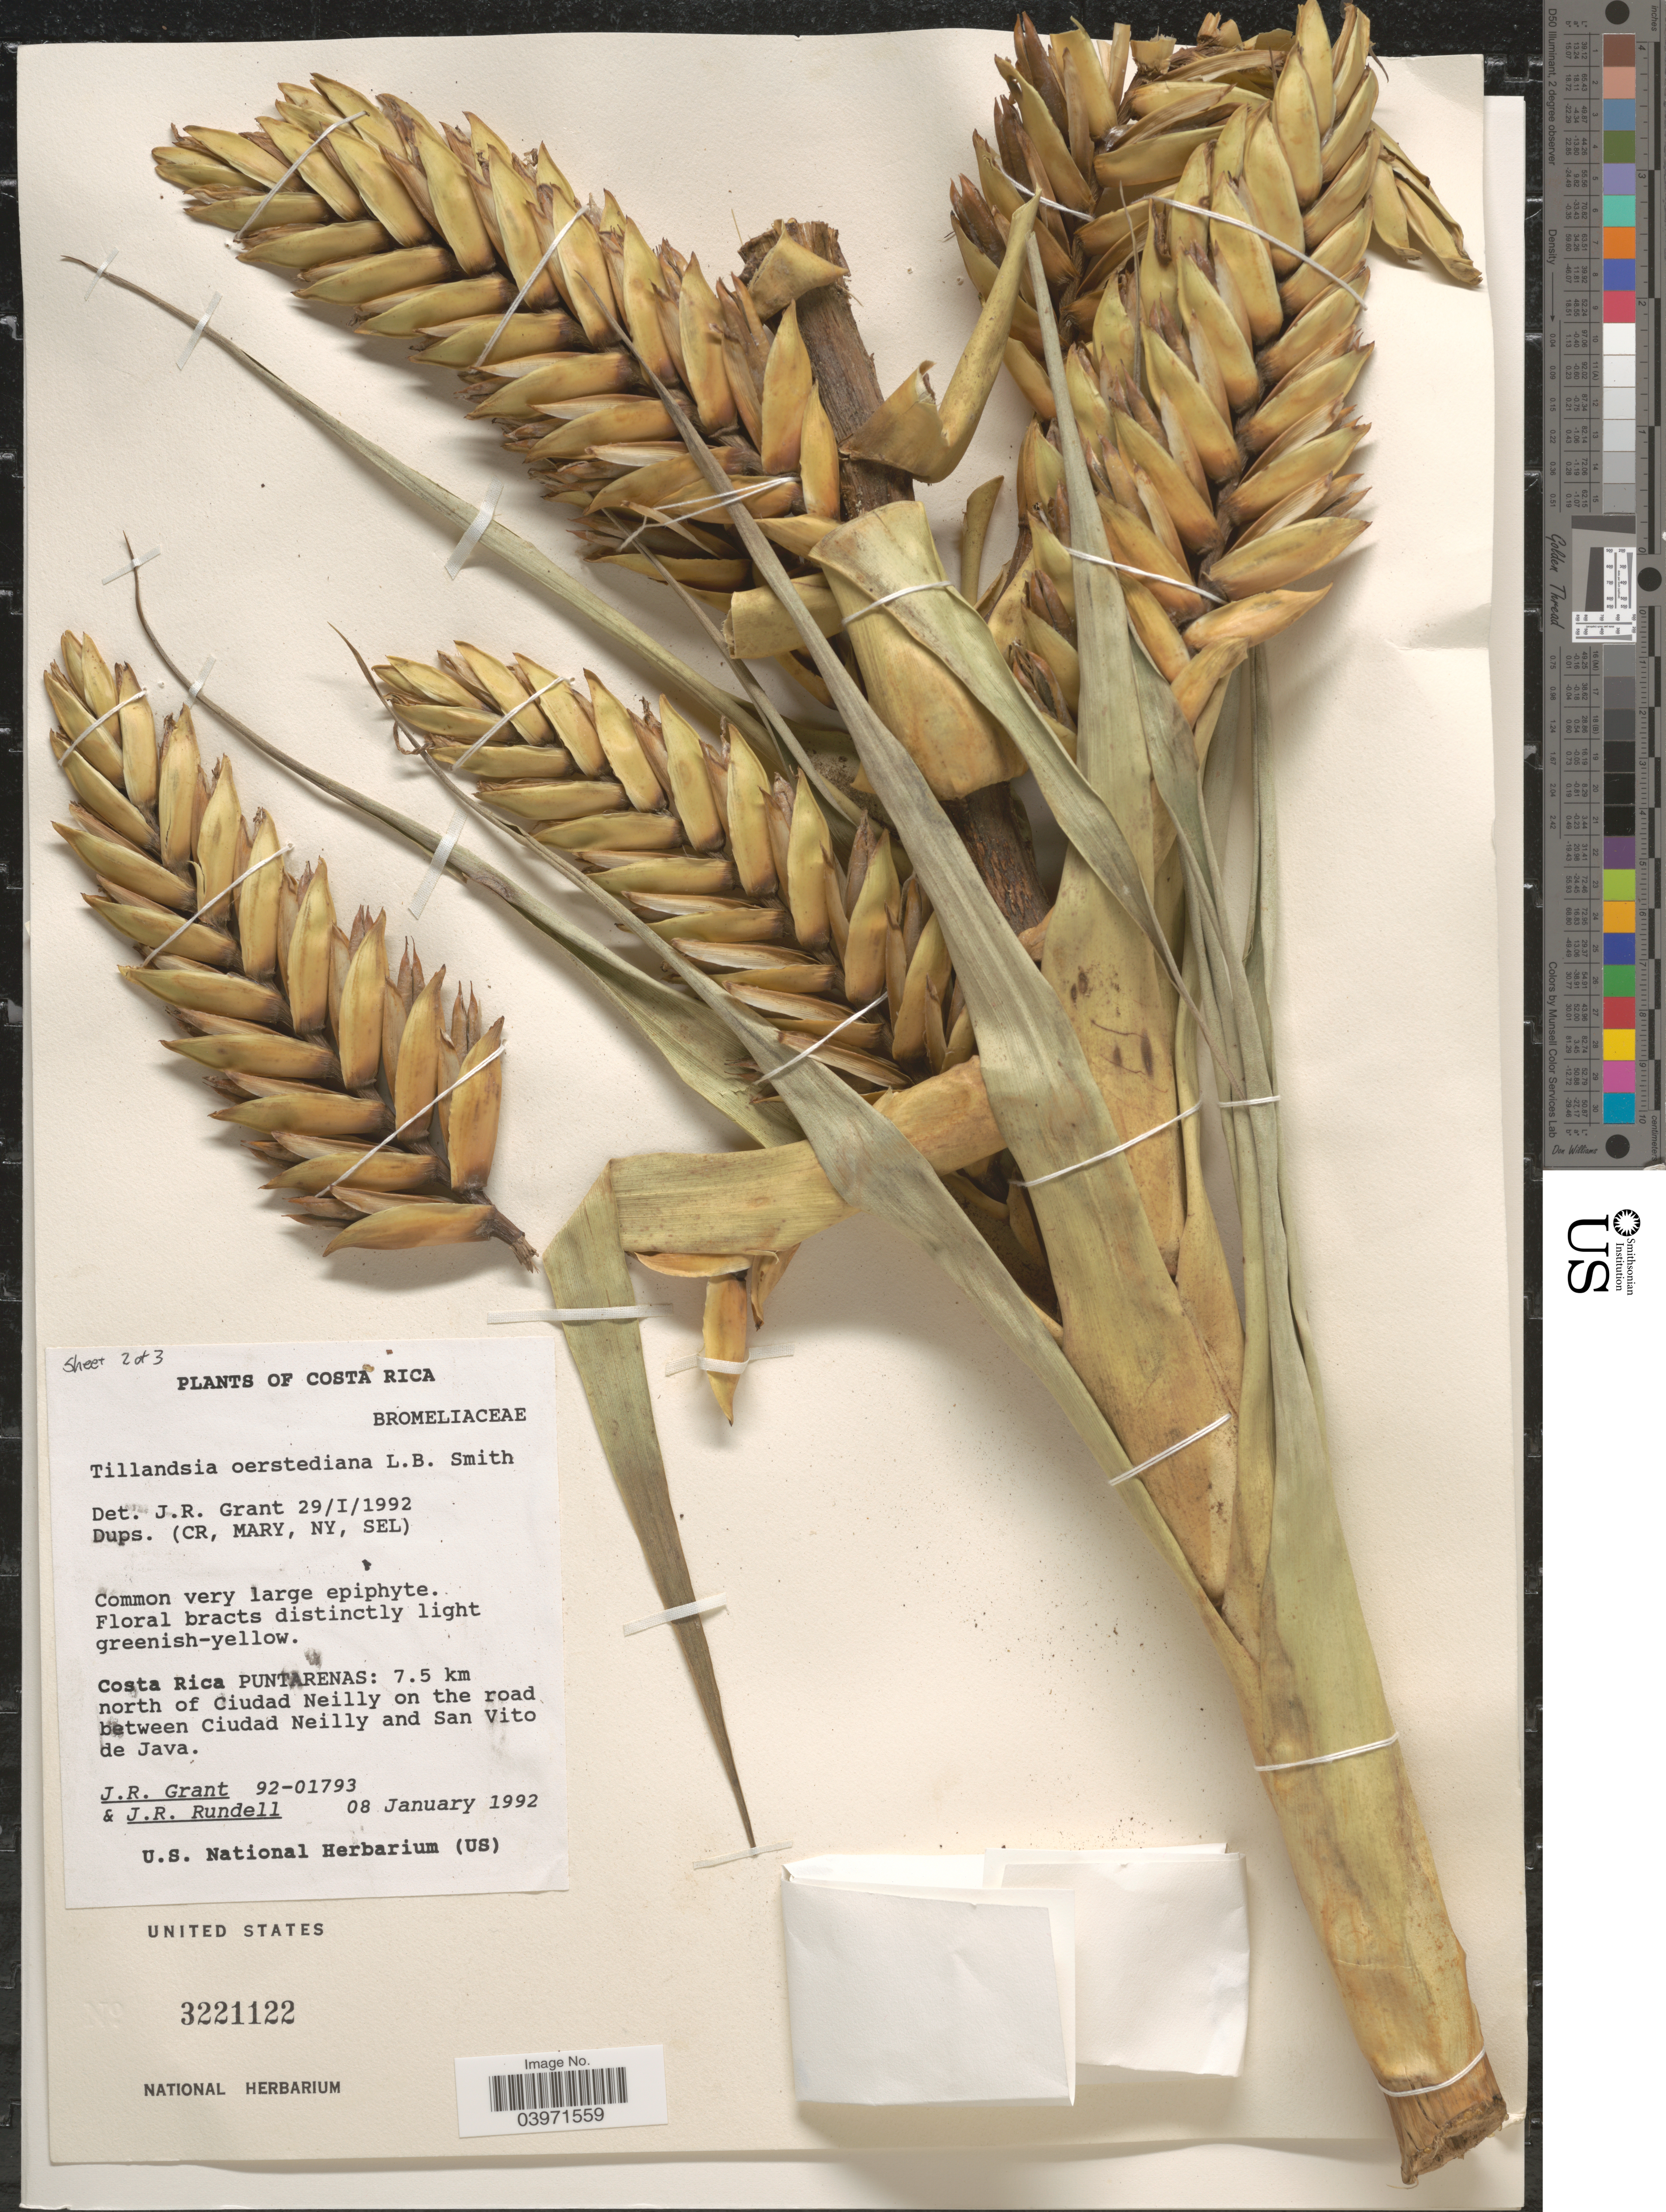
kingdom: Plantae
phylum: Tracheophyta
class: Liliopsida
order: Poales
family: Bromeliaceae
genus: Tillandsia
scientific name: Tillandsia oerstediana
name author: L.B. Sm.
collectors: J. Grant & J. R. Rundell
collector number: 92-01793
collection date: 1992-01-08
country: Costa Rica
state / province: Puntarenas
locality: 7.5 km north of Ciudad Neilly on the road between Ciudad Neilly and San Vito de Java.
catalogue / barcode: US 3221122